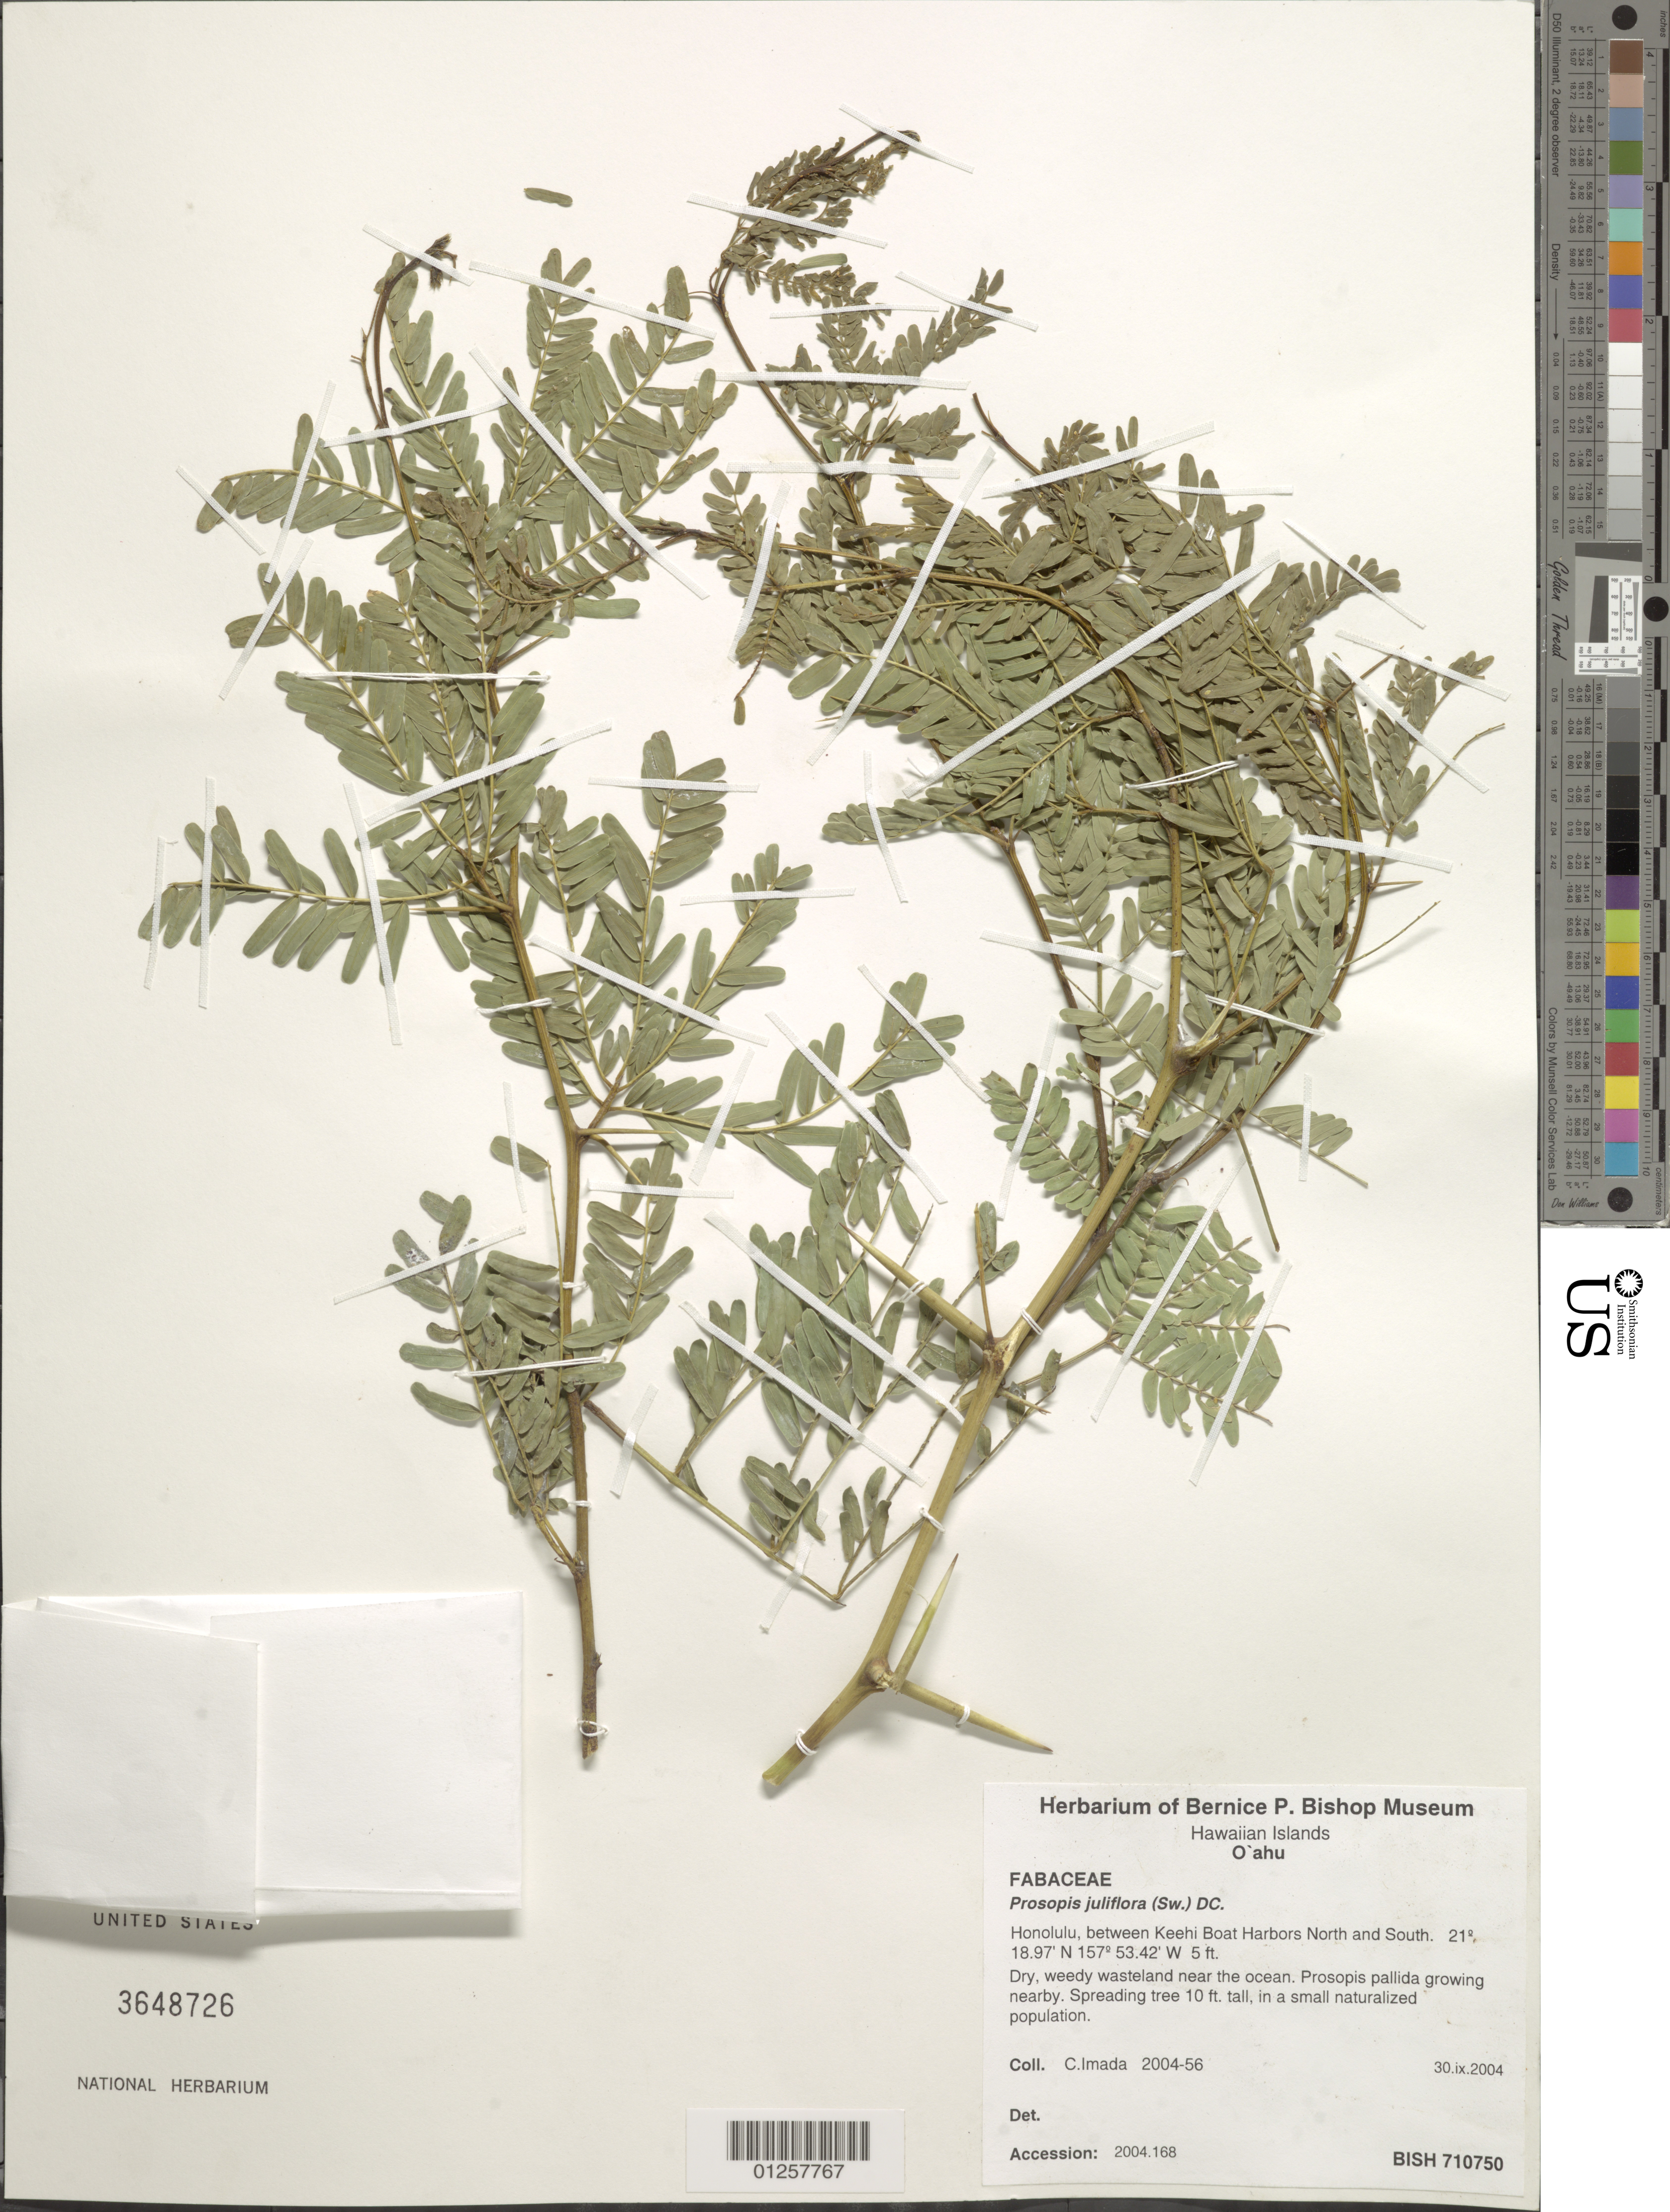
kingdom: Plantae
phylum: Tracheophyta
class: Magnoliopsida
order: Fabales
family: Fabaceae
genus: Neltuma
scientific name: Neltuma juliflora var. juliflora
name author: (Sw.) Raf.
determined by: Wagner, W. L., (BOT), Smithsonian Institution - National Museum of Natural History (UNITED STATES)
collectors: C. Imada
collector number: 2004-56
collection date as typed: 30.ix.2004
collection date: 2004-09-30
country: United States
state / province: Hawaii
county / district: Honolulu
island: Oahu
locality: Between Keehi Boat Harbors North and South.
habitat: Dry weedy wasteland near the ocean.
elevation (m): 2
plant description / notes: Accession: 2004.168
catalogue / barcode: US 3648726